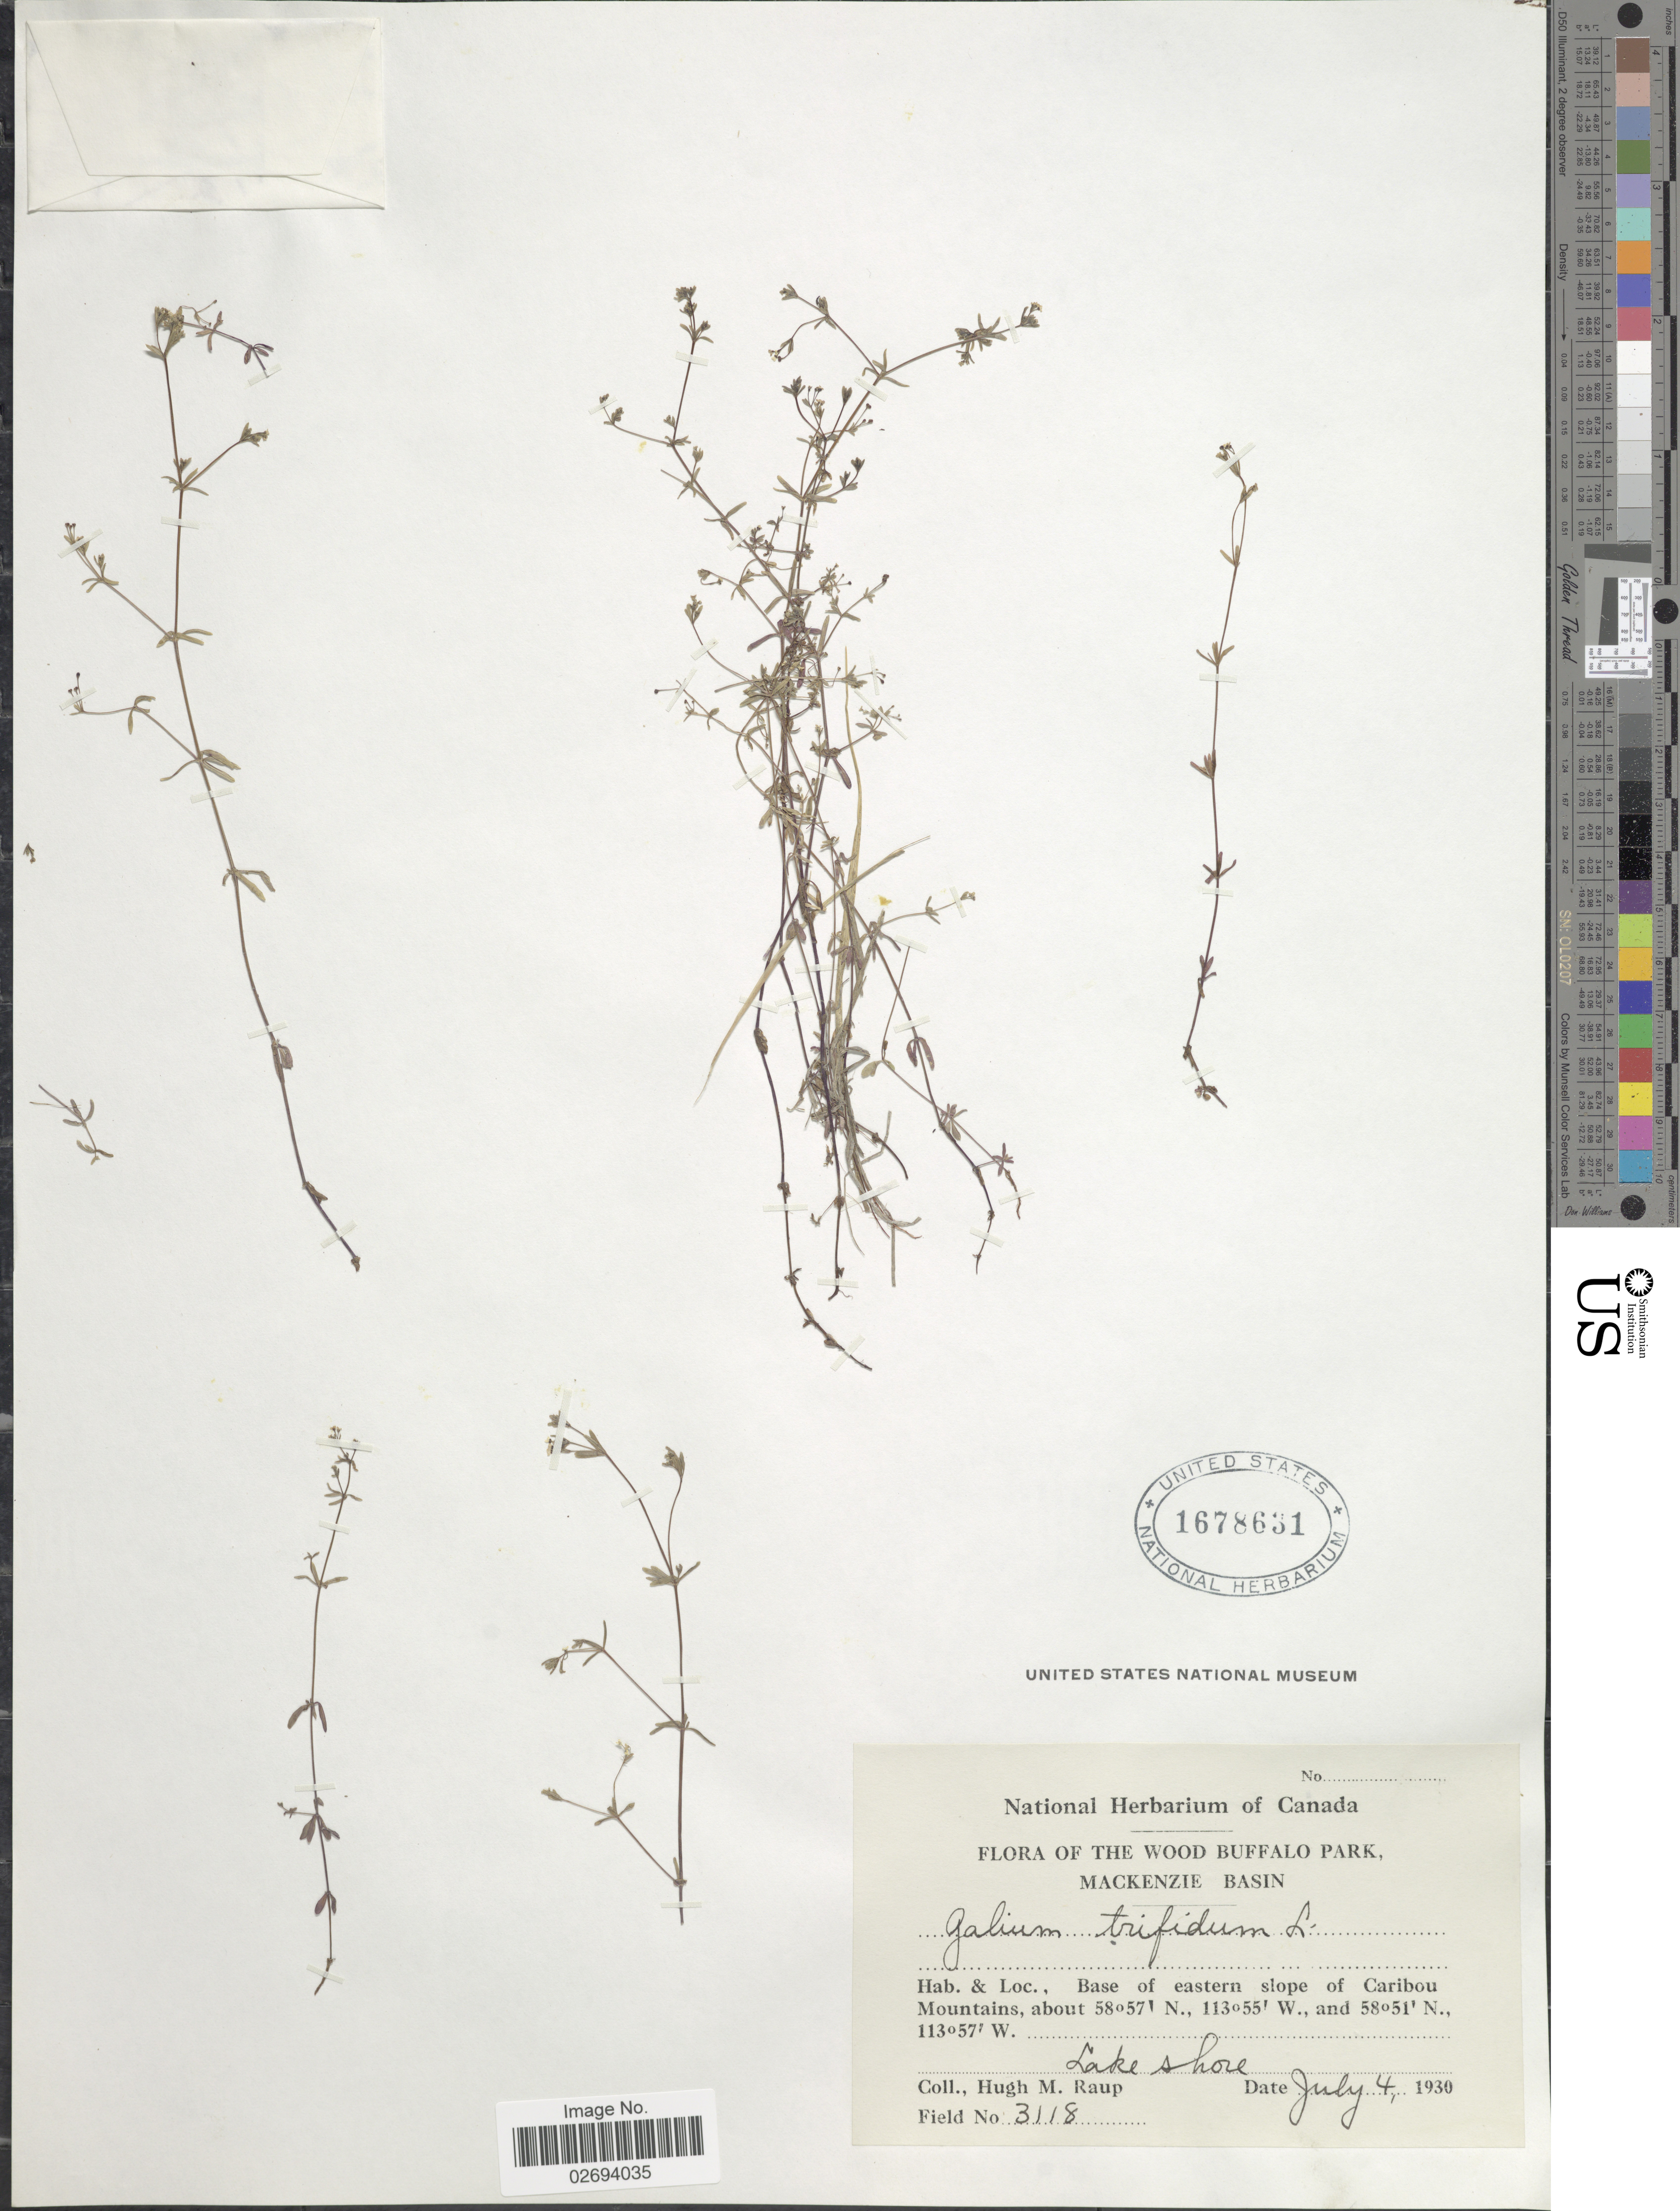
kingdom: Plantae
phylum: Tracheophyta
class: Magnoliopsida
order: Gentianales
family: Rubiaceae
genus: Galium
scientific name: Galium trifidum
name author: L.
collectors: H. Raup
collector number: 3118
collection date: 1930-07-04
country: Canada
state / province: Alberta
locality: Wood Buffalo Park, Mackenzie Basin, base of eastern slope of Caribou Mountains, lake shore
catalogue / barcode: US 1678631